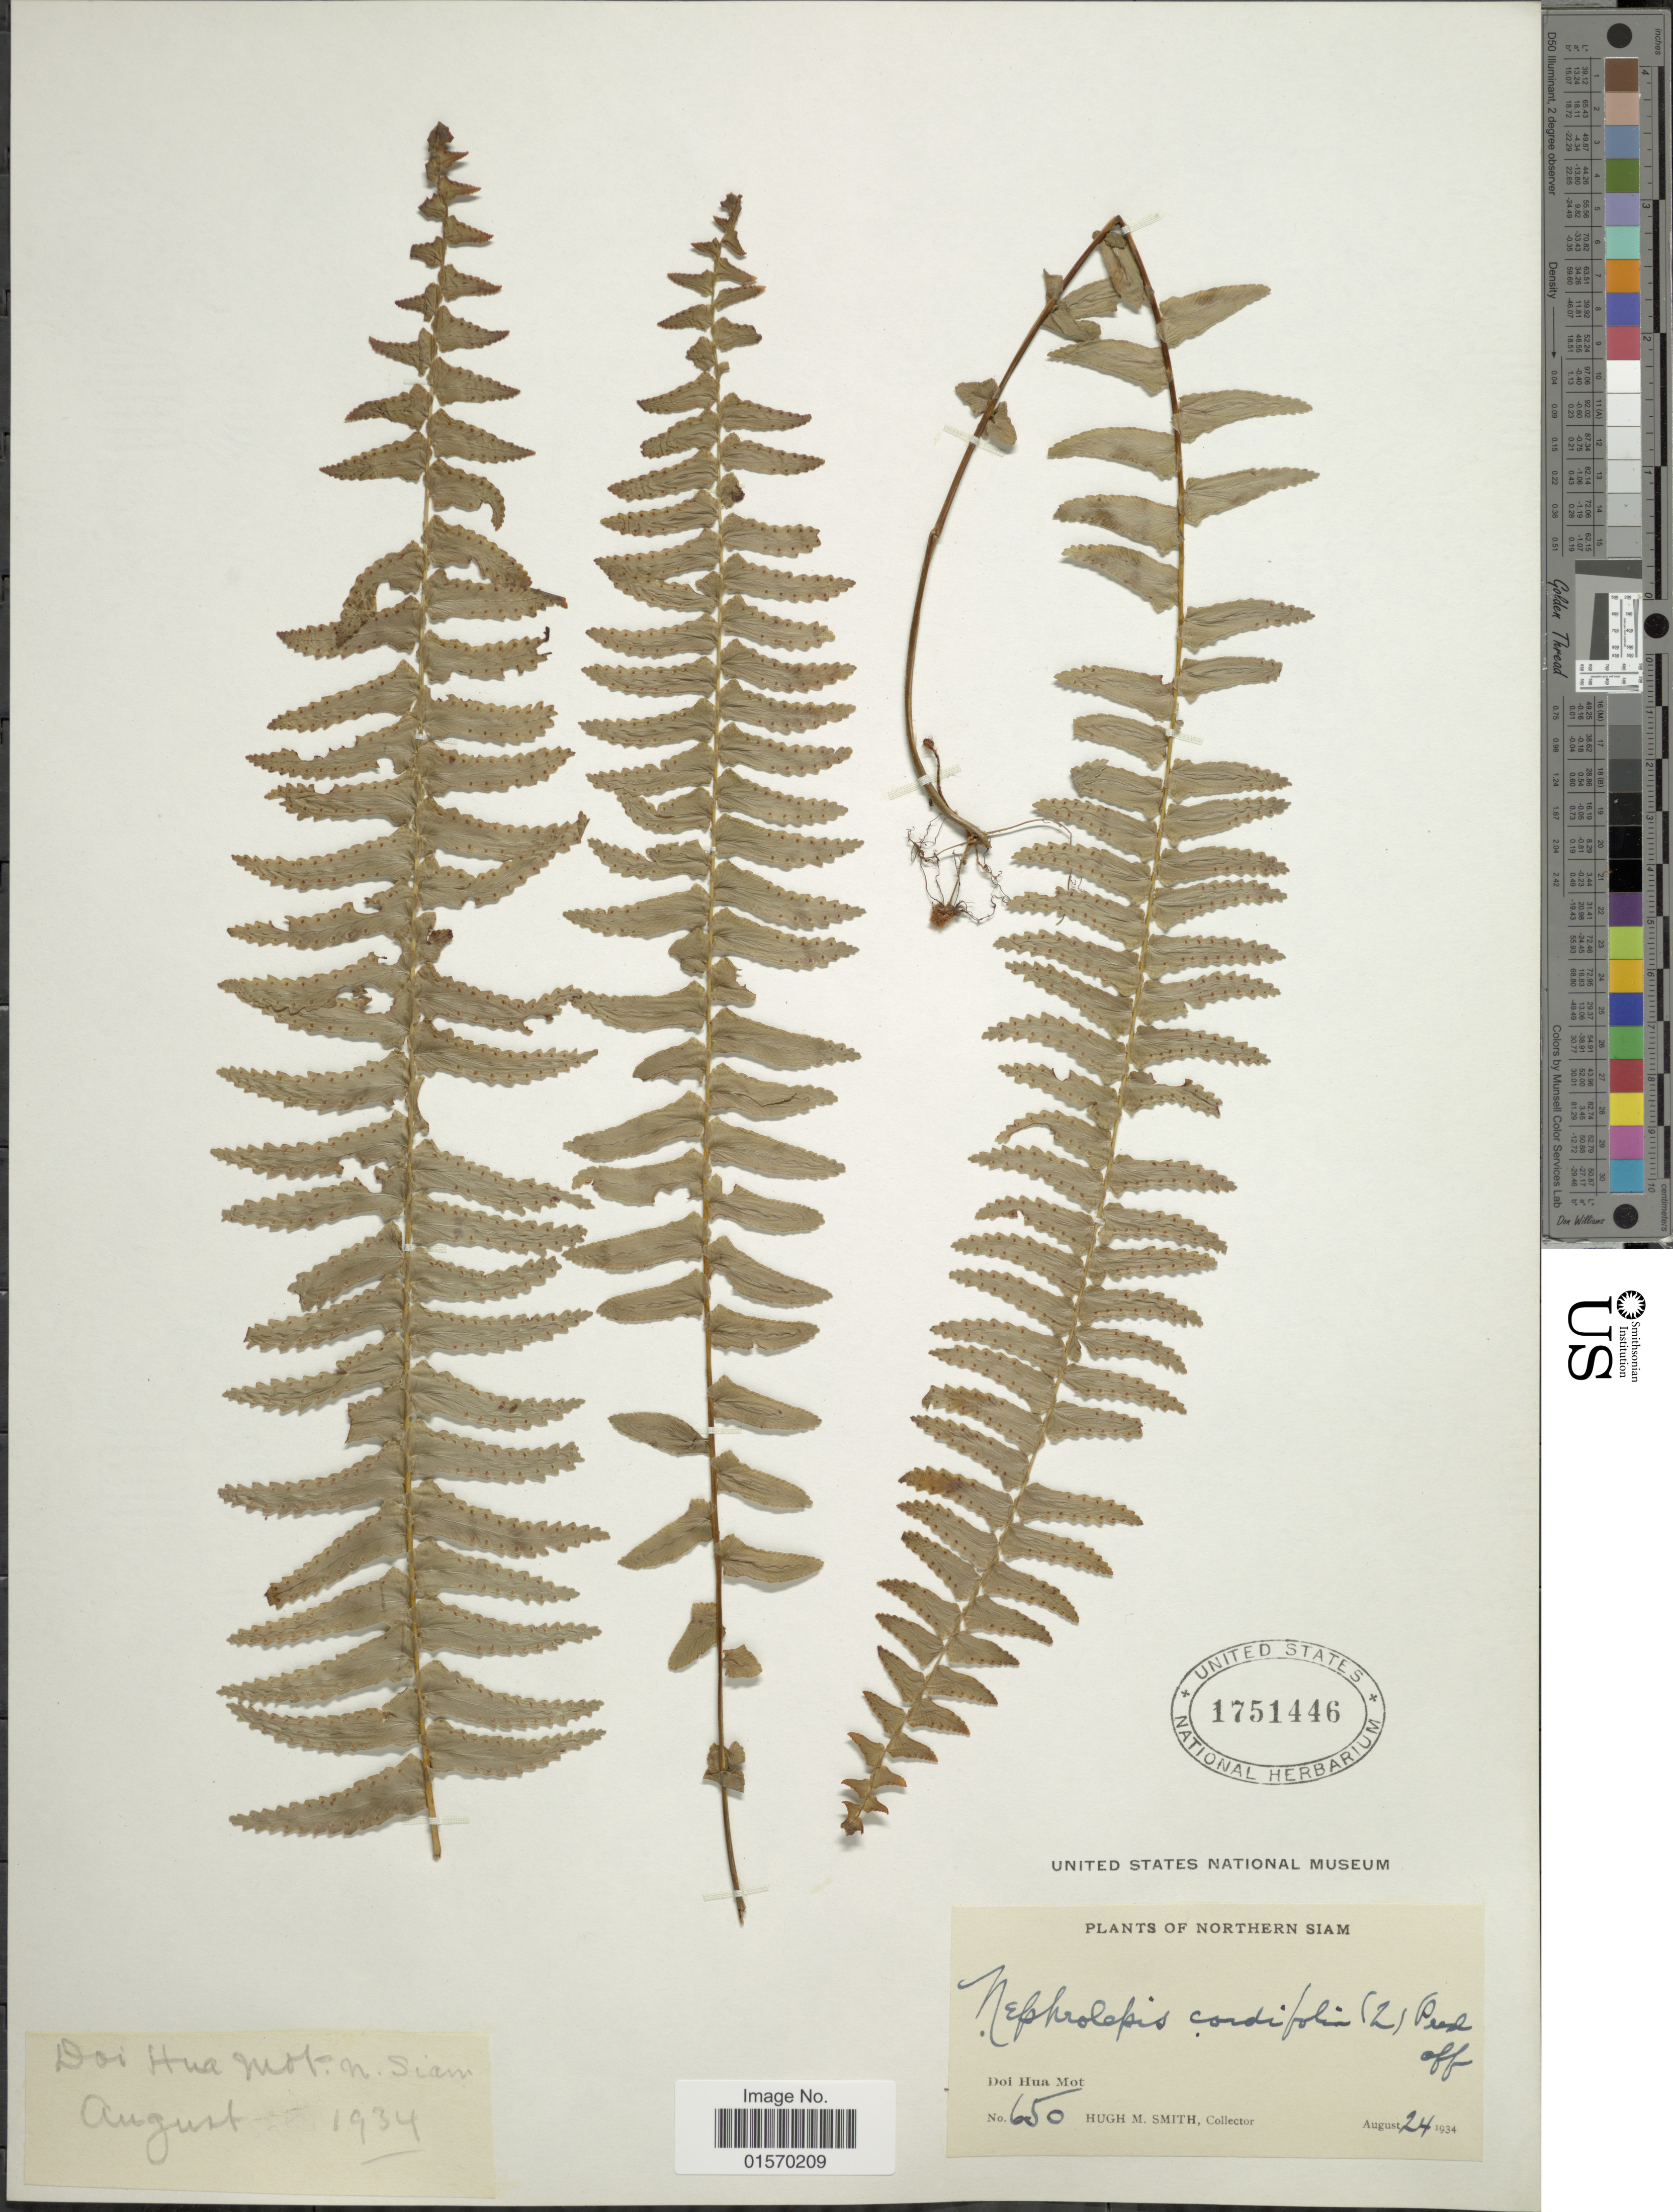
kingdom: Plantae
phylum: Tracheophyta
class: Polypodiopsida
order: Polypodiales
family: Nephrolepidaceae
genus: Nephrolepis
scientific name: Nephrolepis cordifolia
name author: (L.) C. Presl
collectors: H. M. Smith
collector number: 650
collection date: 1934-08-24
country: Thailand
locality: Northern Siam. Doi Hua Mot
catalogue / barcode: US 1751446